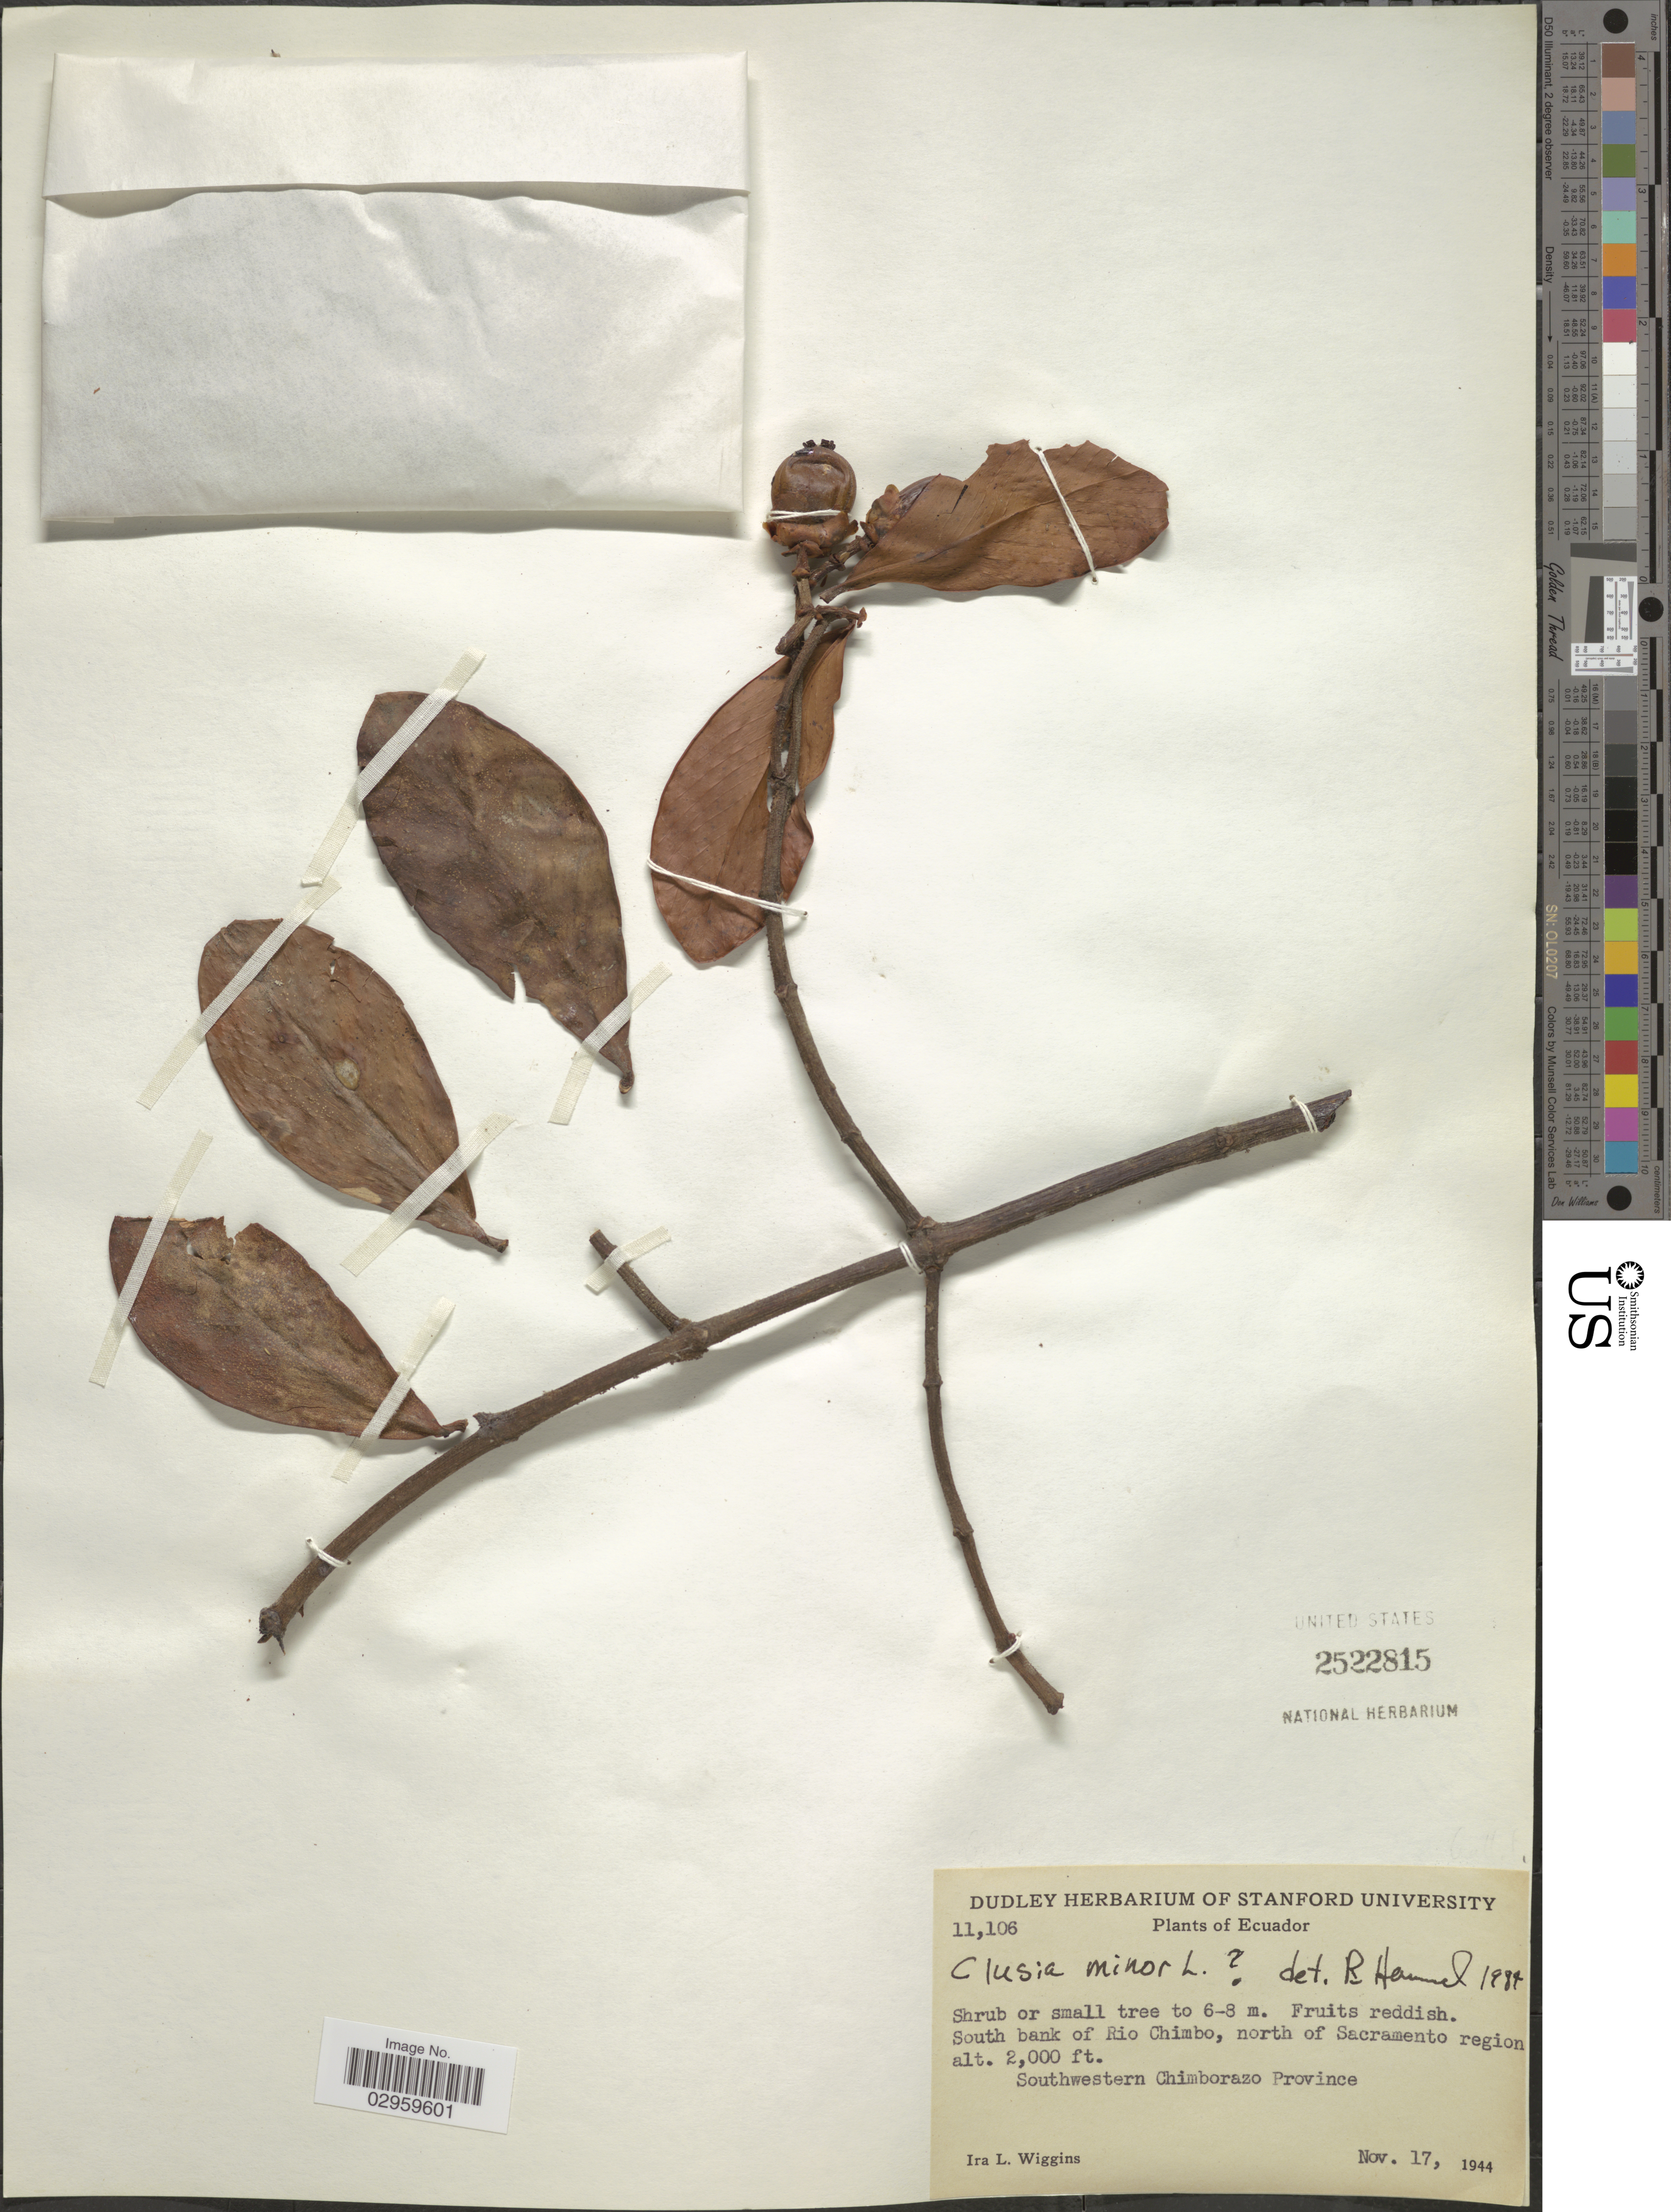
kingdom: Plantae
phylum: Tracheophyta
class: Magnoliopsida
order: Malpighiales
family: Clusiaceae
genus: Clusia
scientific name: Clusia minor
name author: L.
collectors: I. L. Wiggins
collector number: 11106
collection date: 1944-11-17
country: Ecuador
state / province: Chimborazo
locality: South bank of Rio Chimbo, north of Sacramento region, southwestern Chimborazo Province.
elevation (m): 610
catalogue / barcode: US 2522815